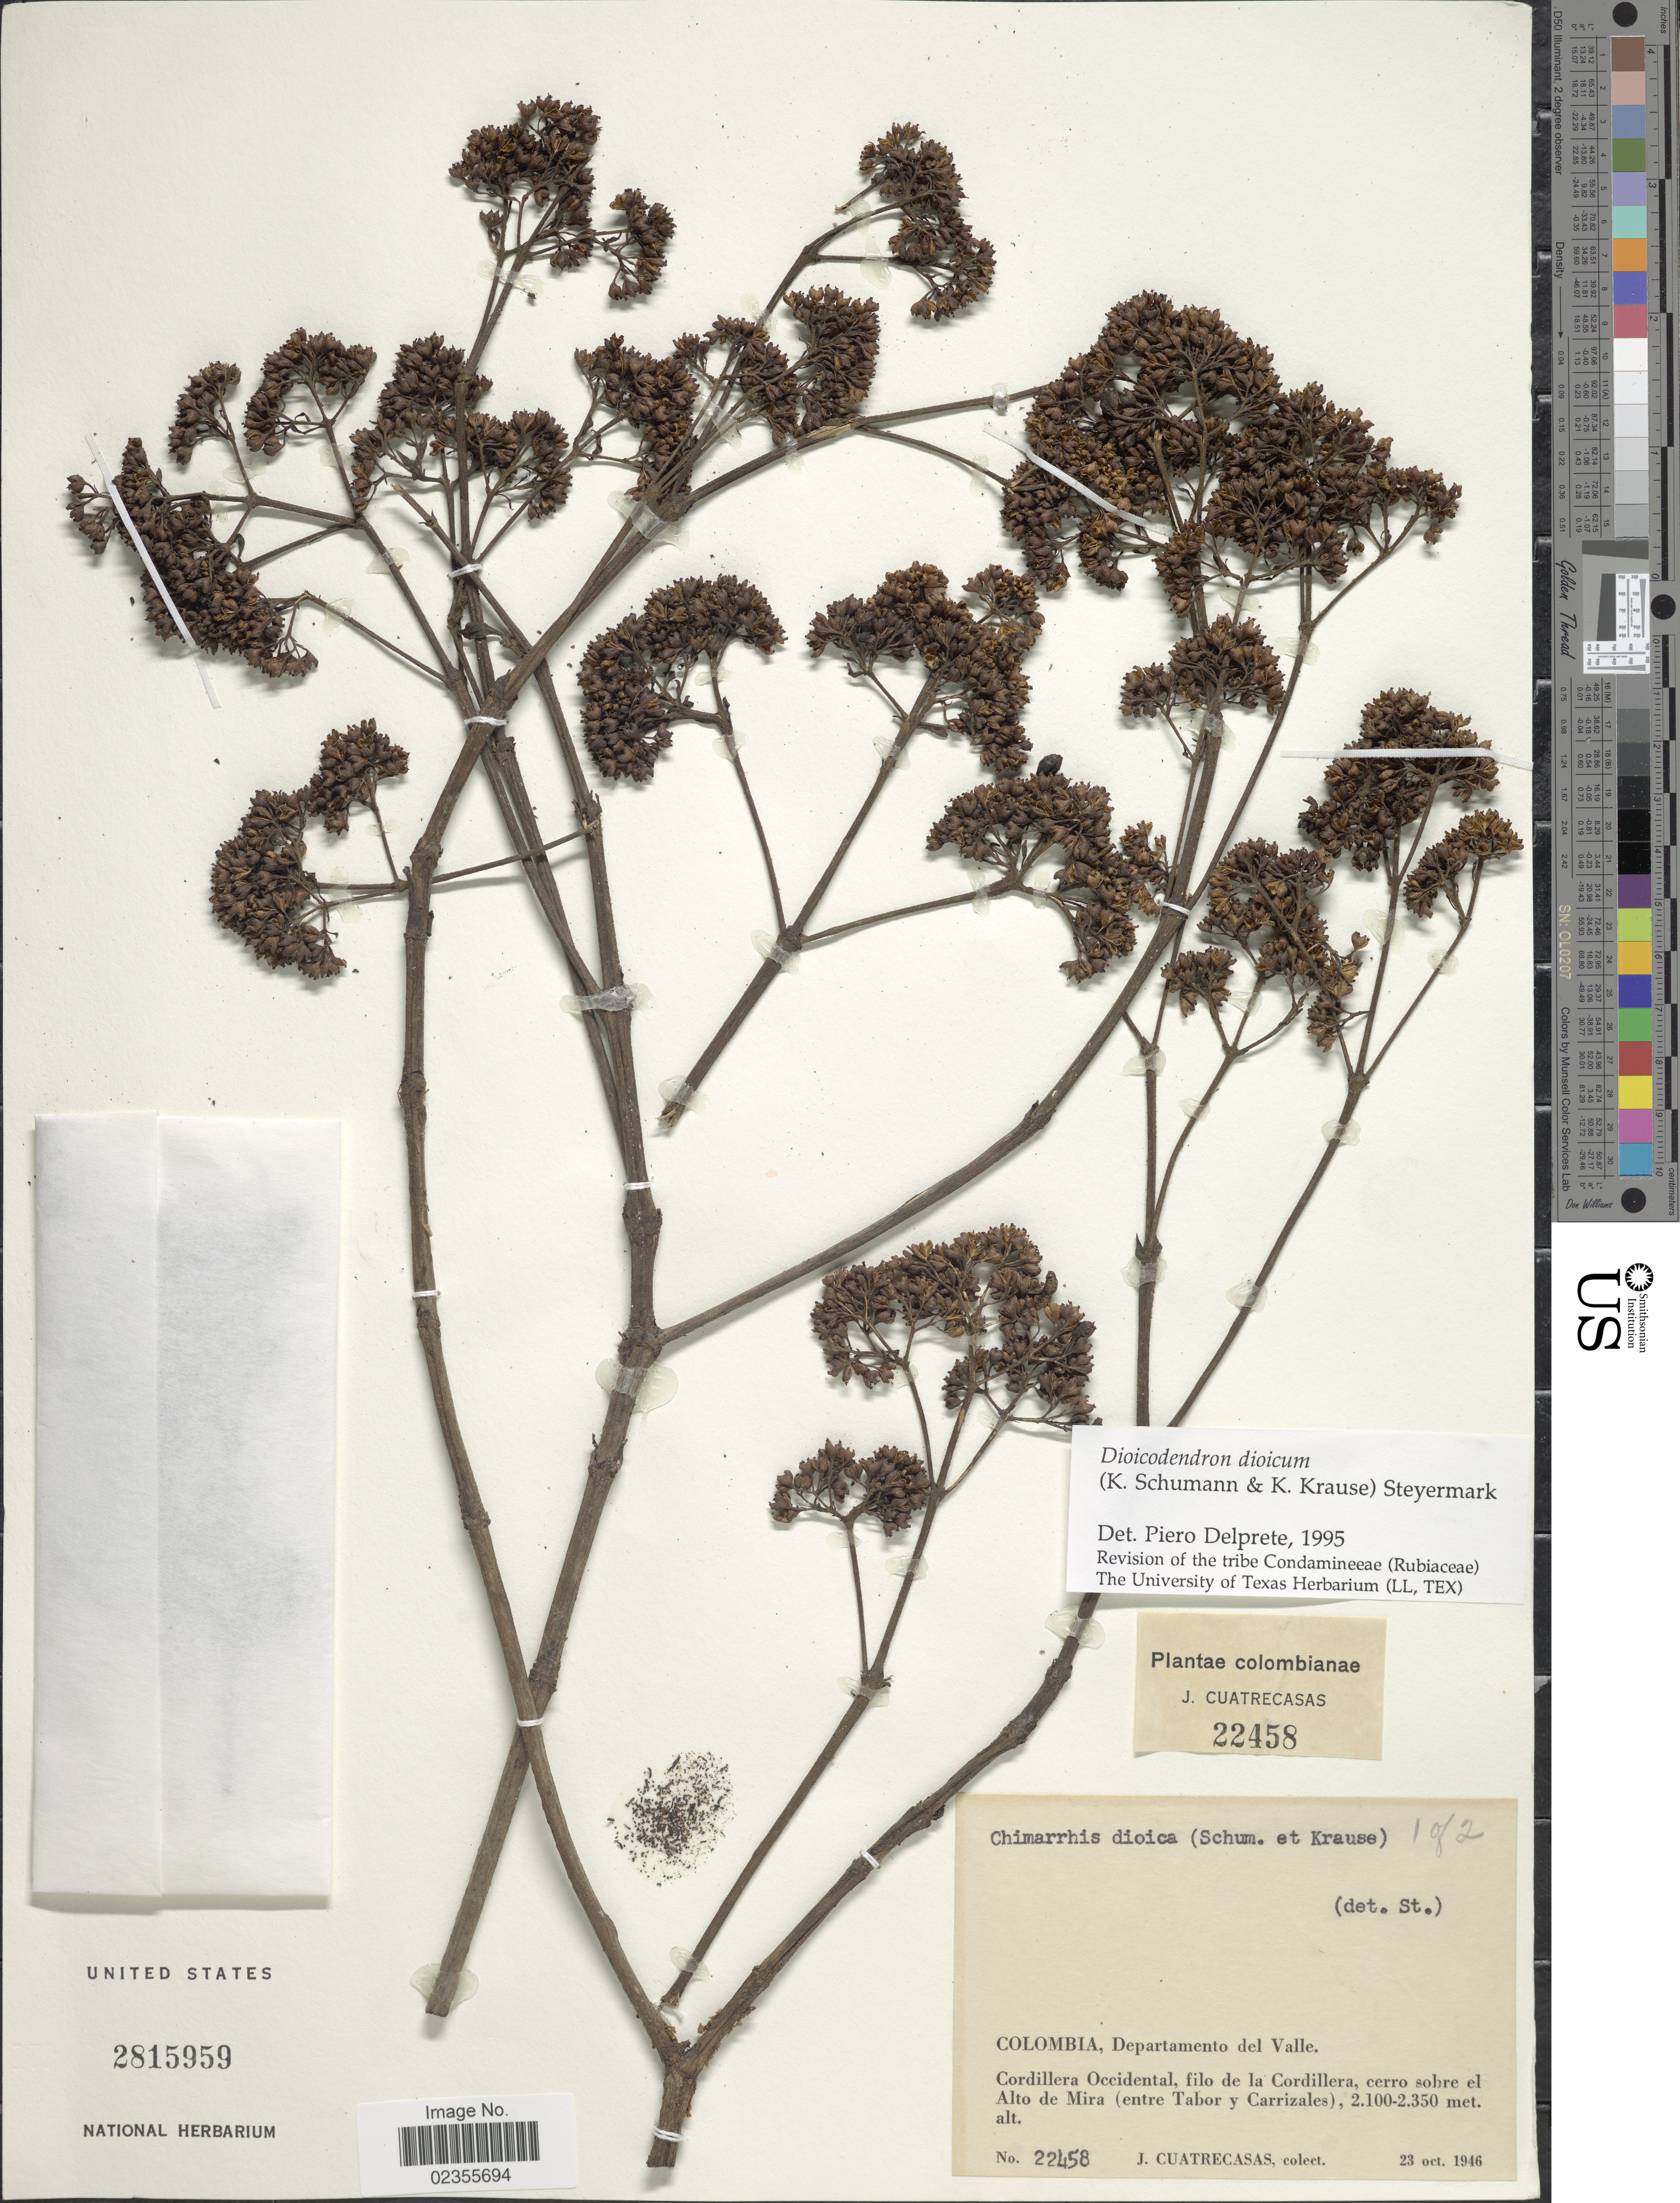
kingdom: Plantae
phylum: Tracheophyta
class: Magnoliopsida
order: Gentianales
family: Rubiaceae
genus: Dioicodendron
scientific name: Dioicodendron dioicum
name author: (K. Schum. & Krause) Steyerm.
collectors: J. Cuatrecasas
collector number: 22458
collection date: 1946-10-23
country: Colombia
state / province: Valle del Cauca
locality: Departamento del Valle, Cordillera Occidental, filo de la Cordillera, cerro sobre el Alto de Mira (entre Tabor y Carrizales).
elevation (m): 2100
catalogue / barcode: US 2815959